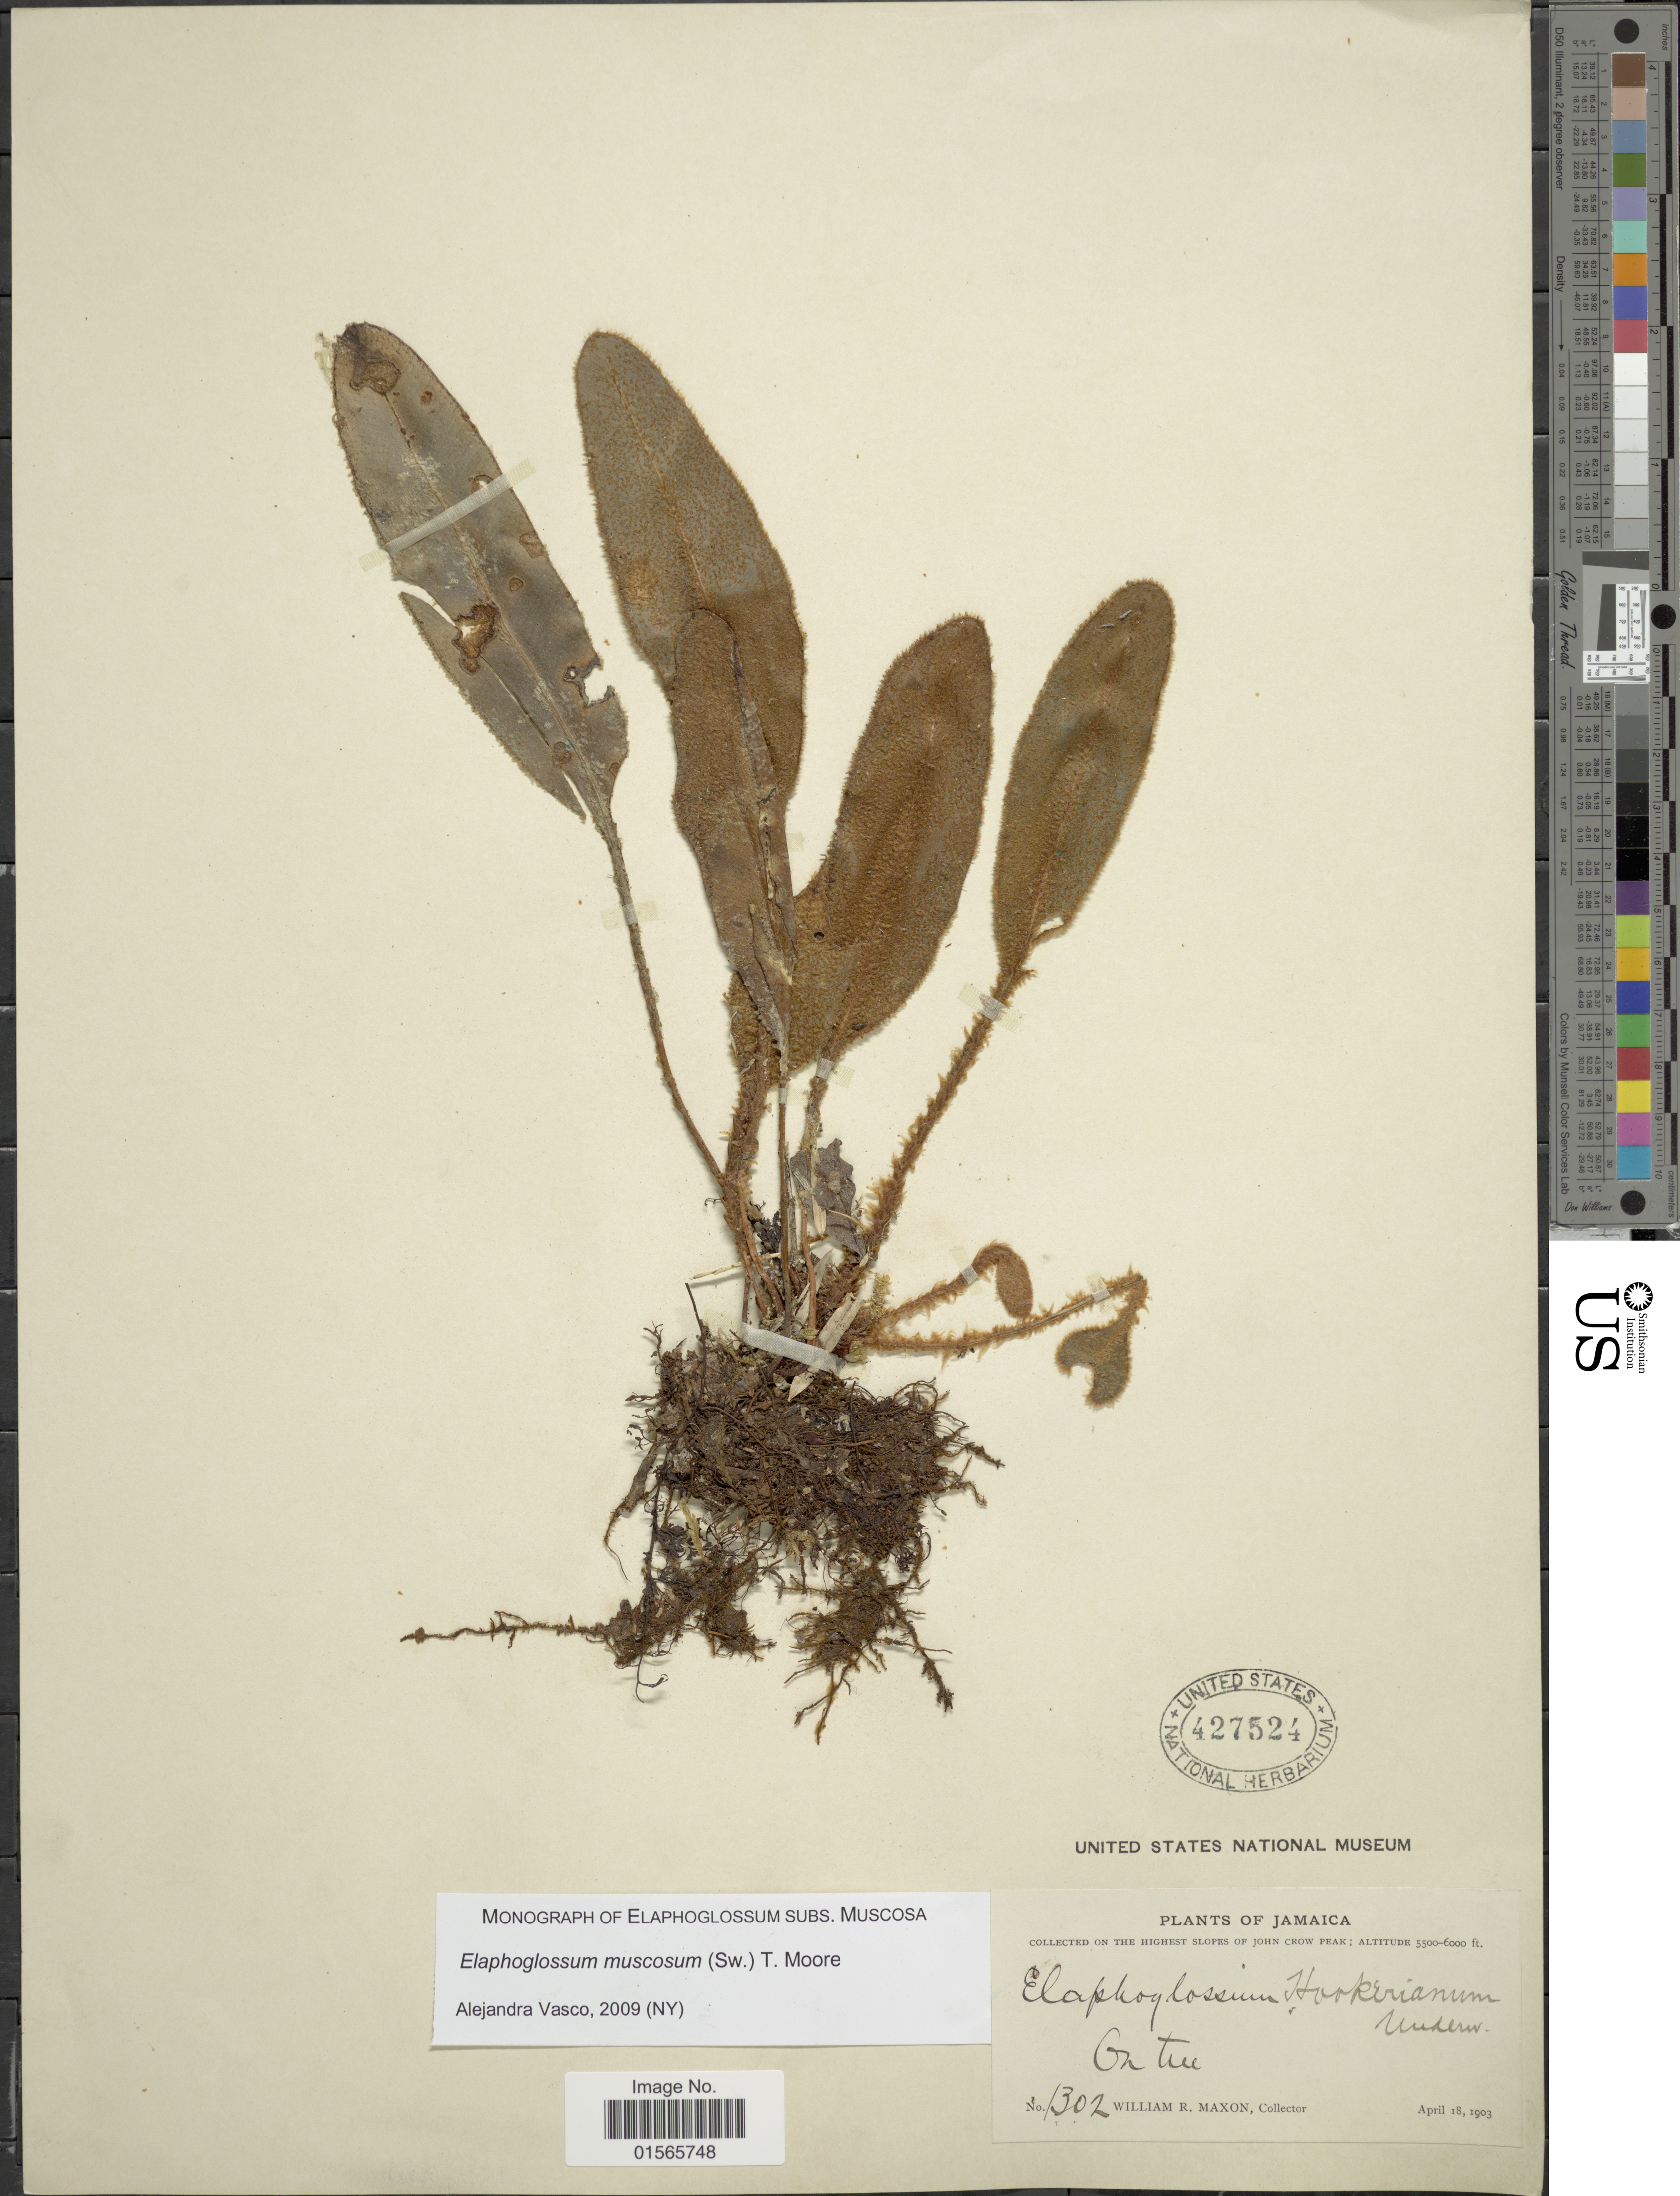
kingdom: Plantae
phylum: Tracheophyta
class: Polypodiopsida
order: Polypodiales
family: Dryopteridaceae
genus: Elaphoglossum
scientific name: Elaphoglossum muscosum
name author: (Sw.) T. Moore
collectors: W. R. Maxon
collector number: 1302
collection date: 1903-04-18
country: Jamaica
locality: On the highest slopes of John Crow Peak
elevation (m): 1676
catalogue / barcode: US 427524